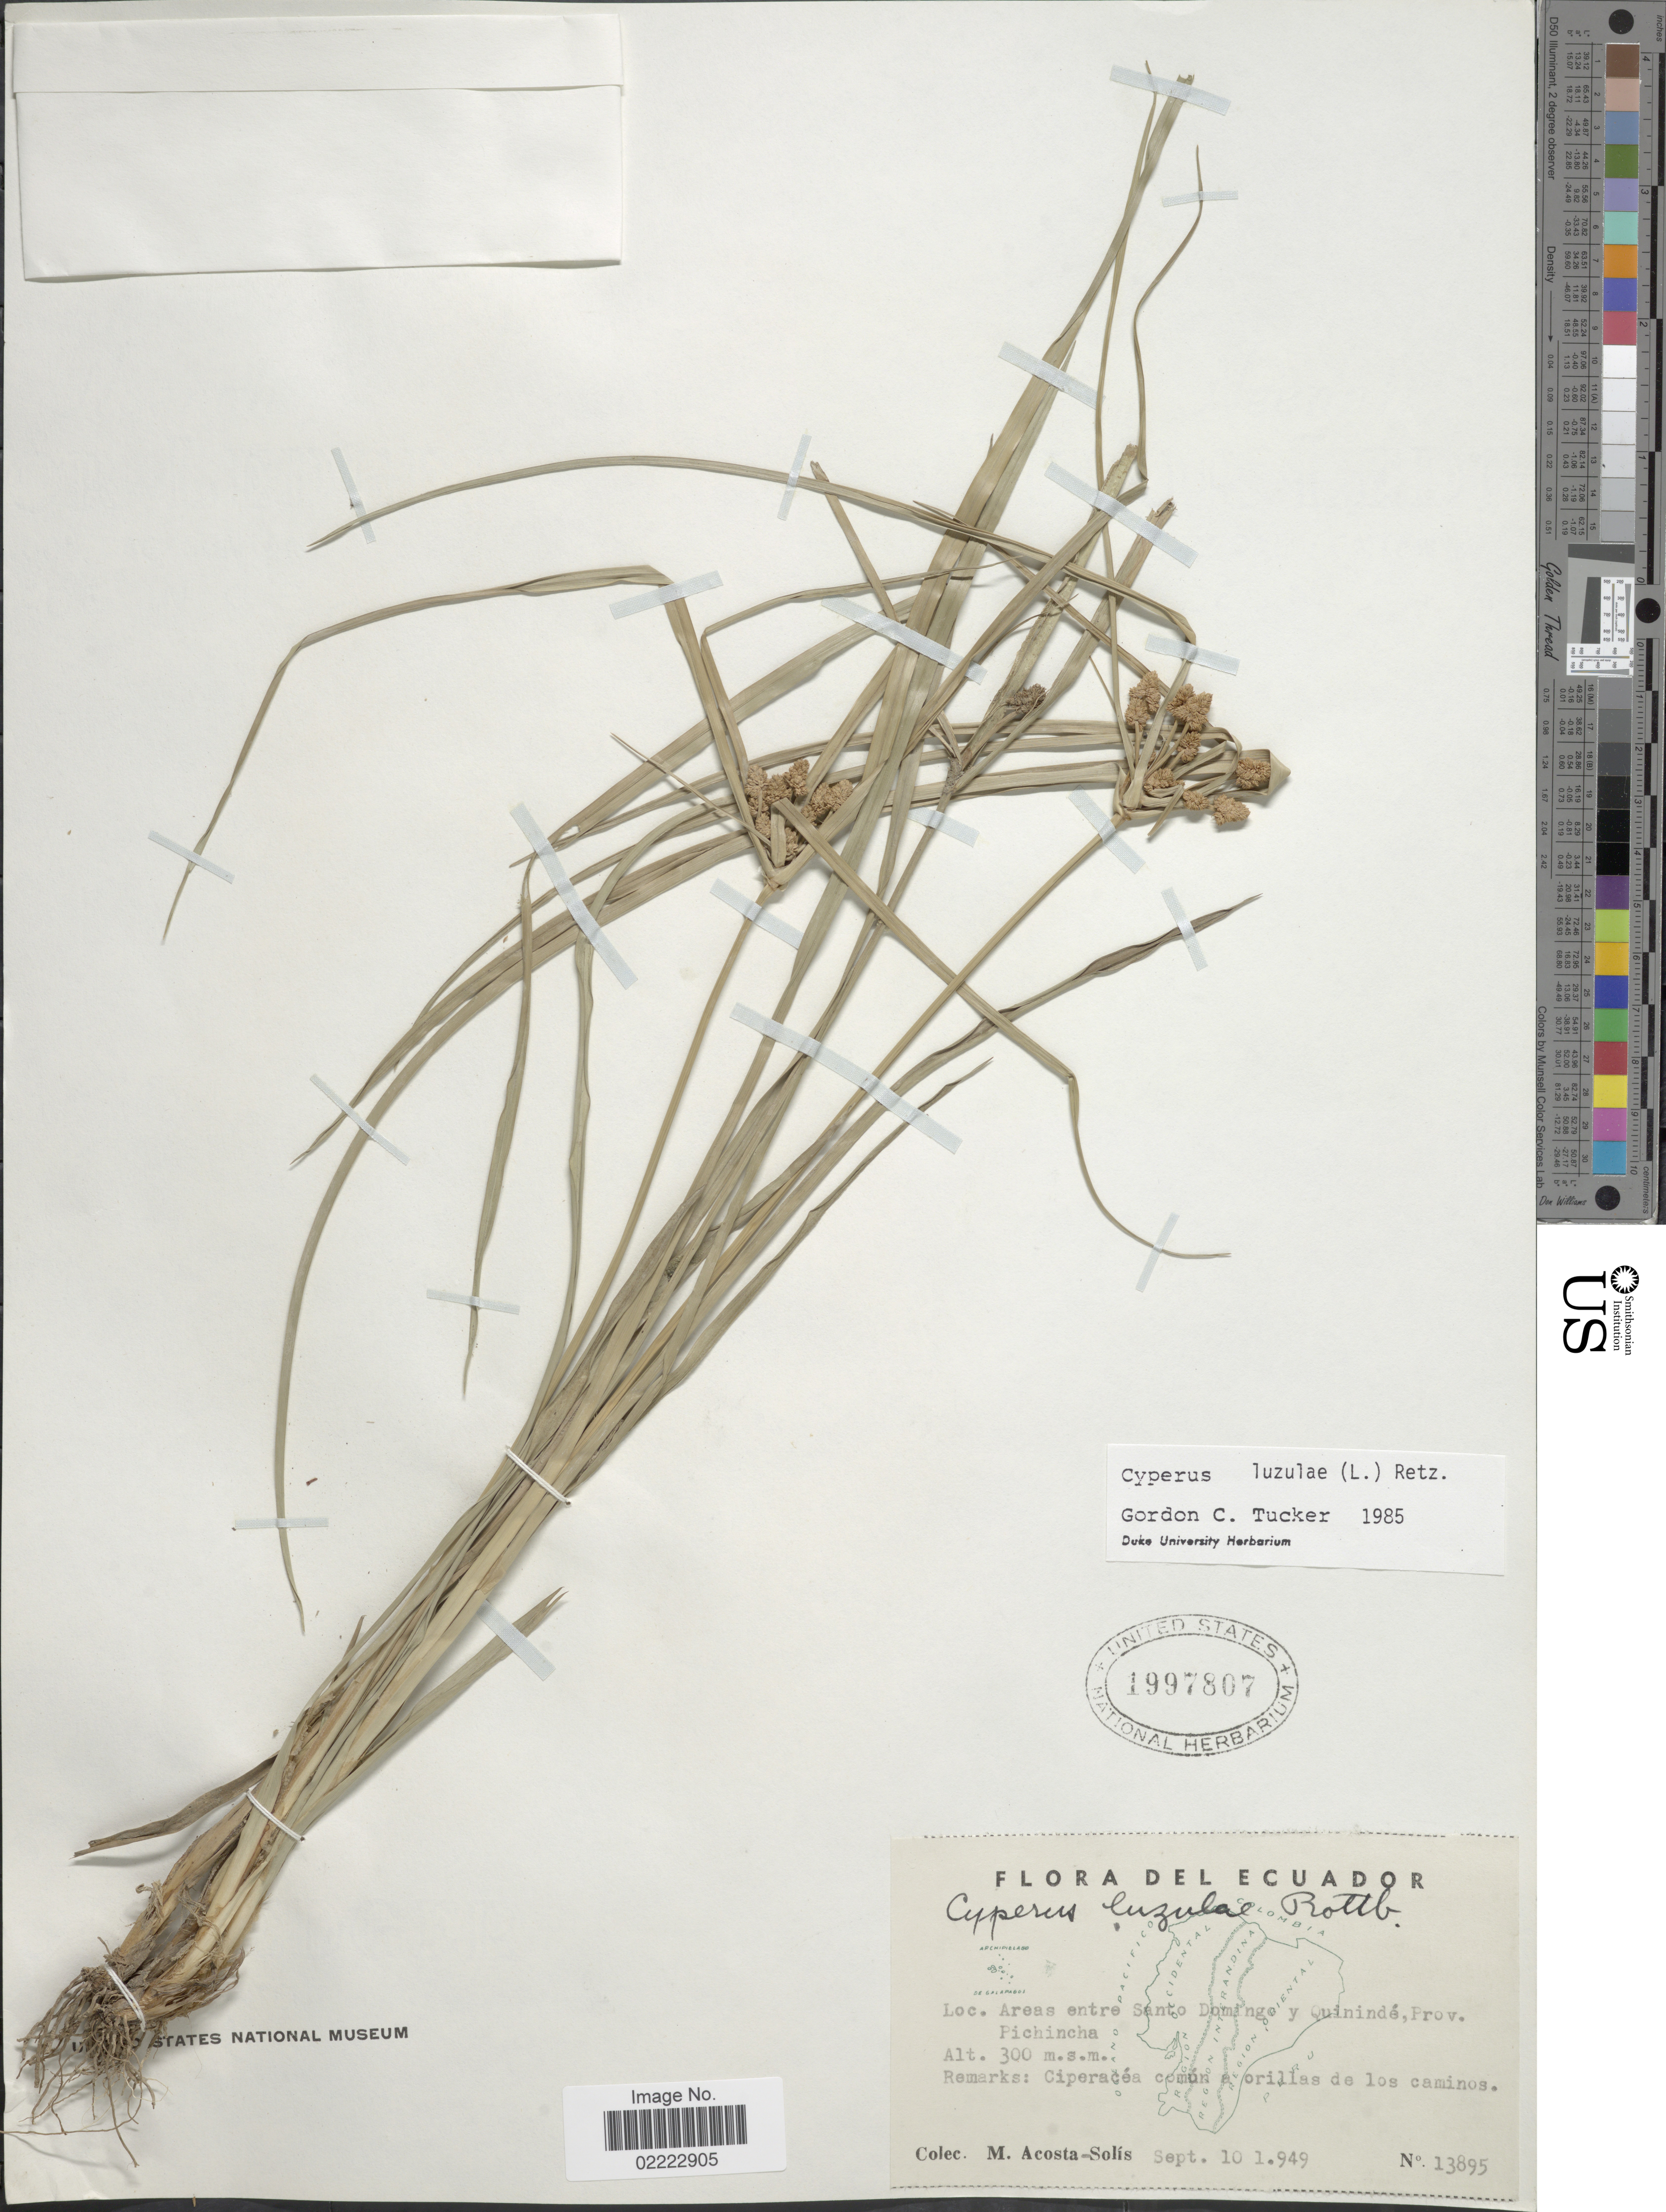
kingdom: Plantae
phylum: Tracheophyta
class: Liliopsida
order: Poales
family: Cyperaceae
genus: Cyperus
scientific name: Cyperus luzulae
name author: (L.) Rottb. ex Retz.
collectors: M. Acosta Solis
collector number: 13895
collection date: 1949-09-10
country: Ecuador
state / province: Pichincha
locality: Areas entre Santo Domingo y Quininde, Prov. Pichincha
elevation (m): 300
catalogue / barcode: US 1997807